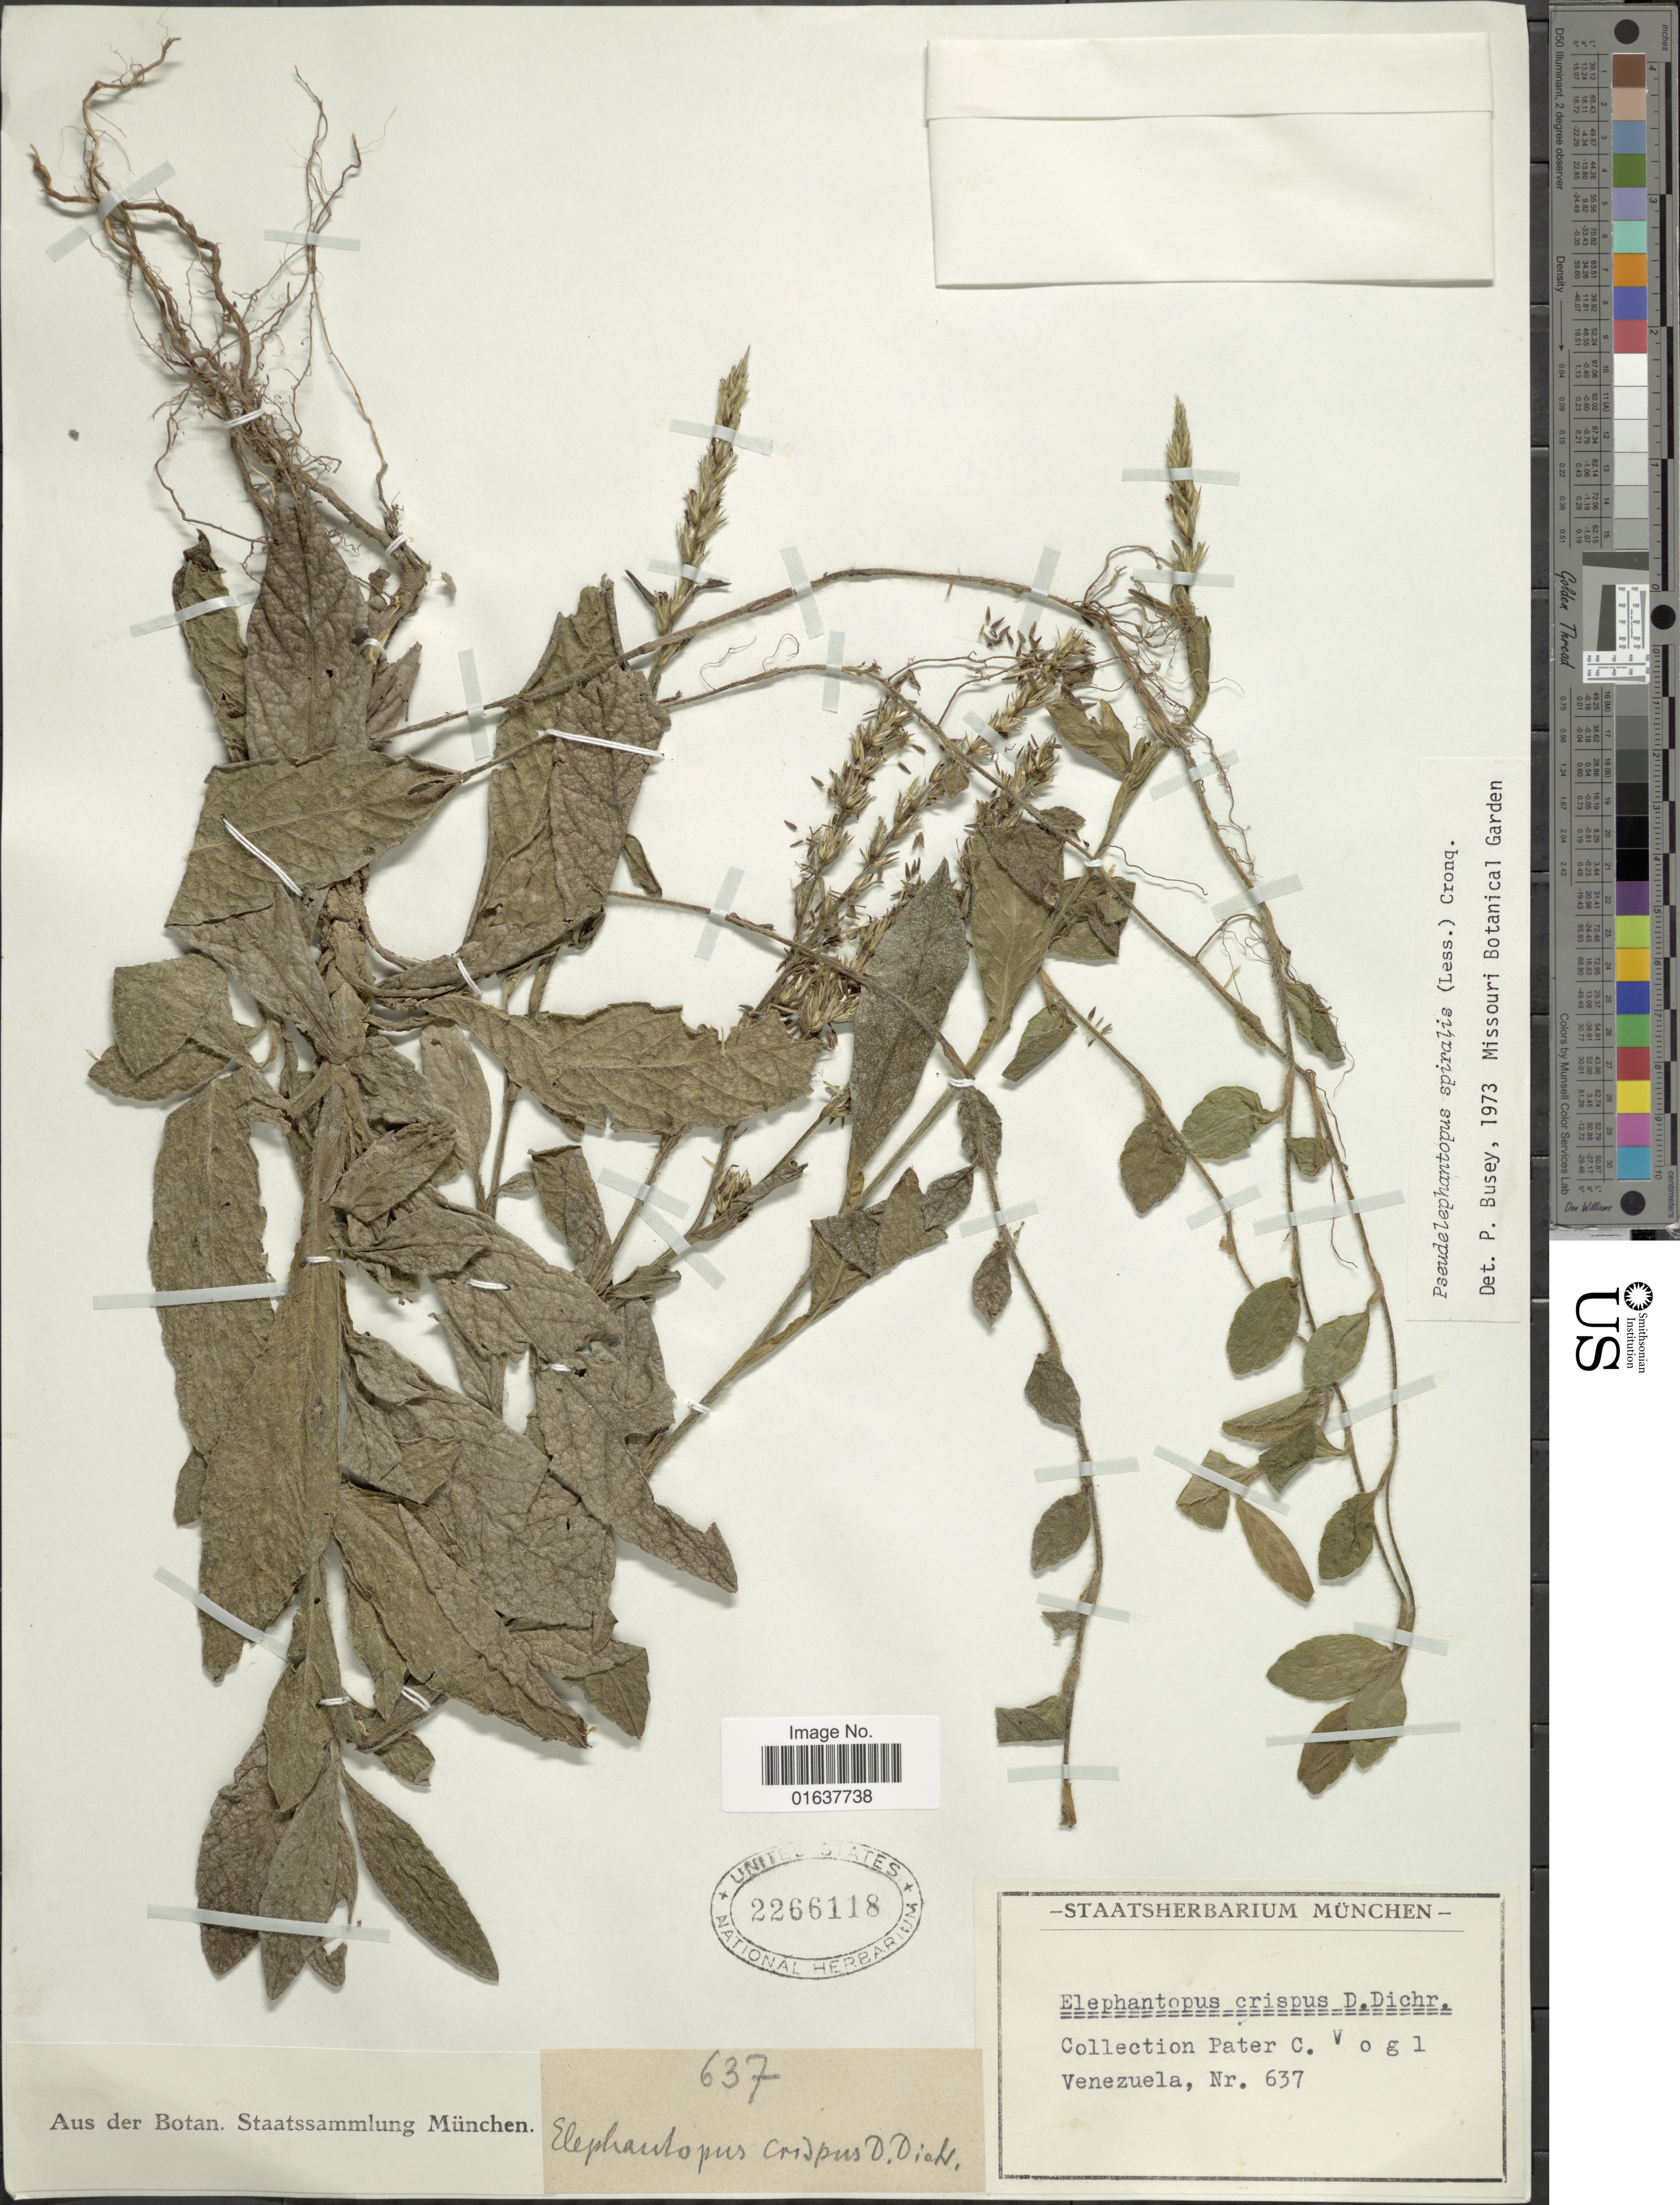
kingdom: Plantae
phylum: Tracheophyta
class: Magnoliopsida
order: Asterales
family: Asteraceae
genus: Pseudelephantopus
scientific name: Pseudelephantopus spiralis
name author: (Less.) Cronquist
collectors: P. C. Vogl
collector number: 637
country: Venezuela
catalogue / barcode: US 2266118